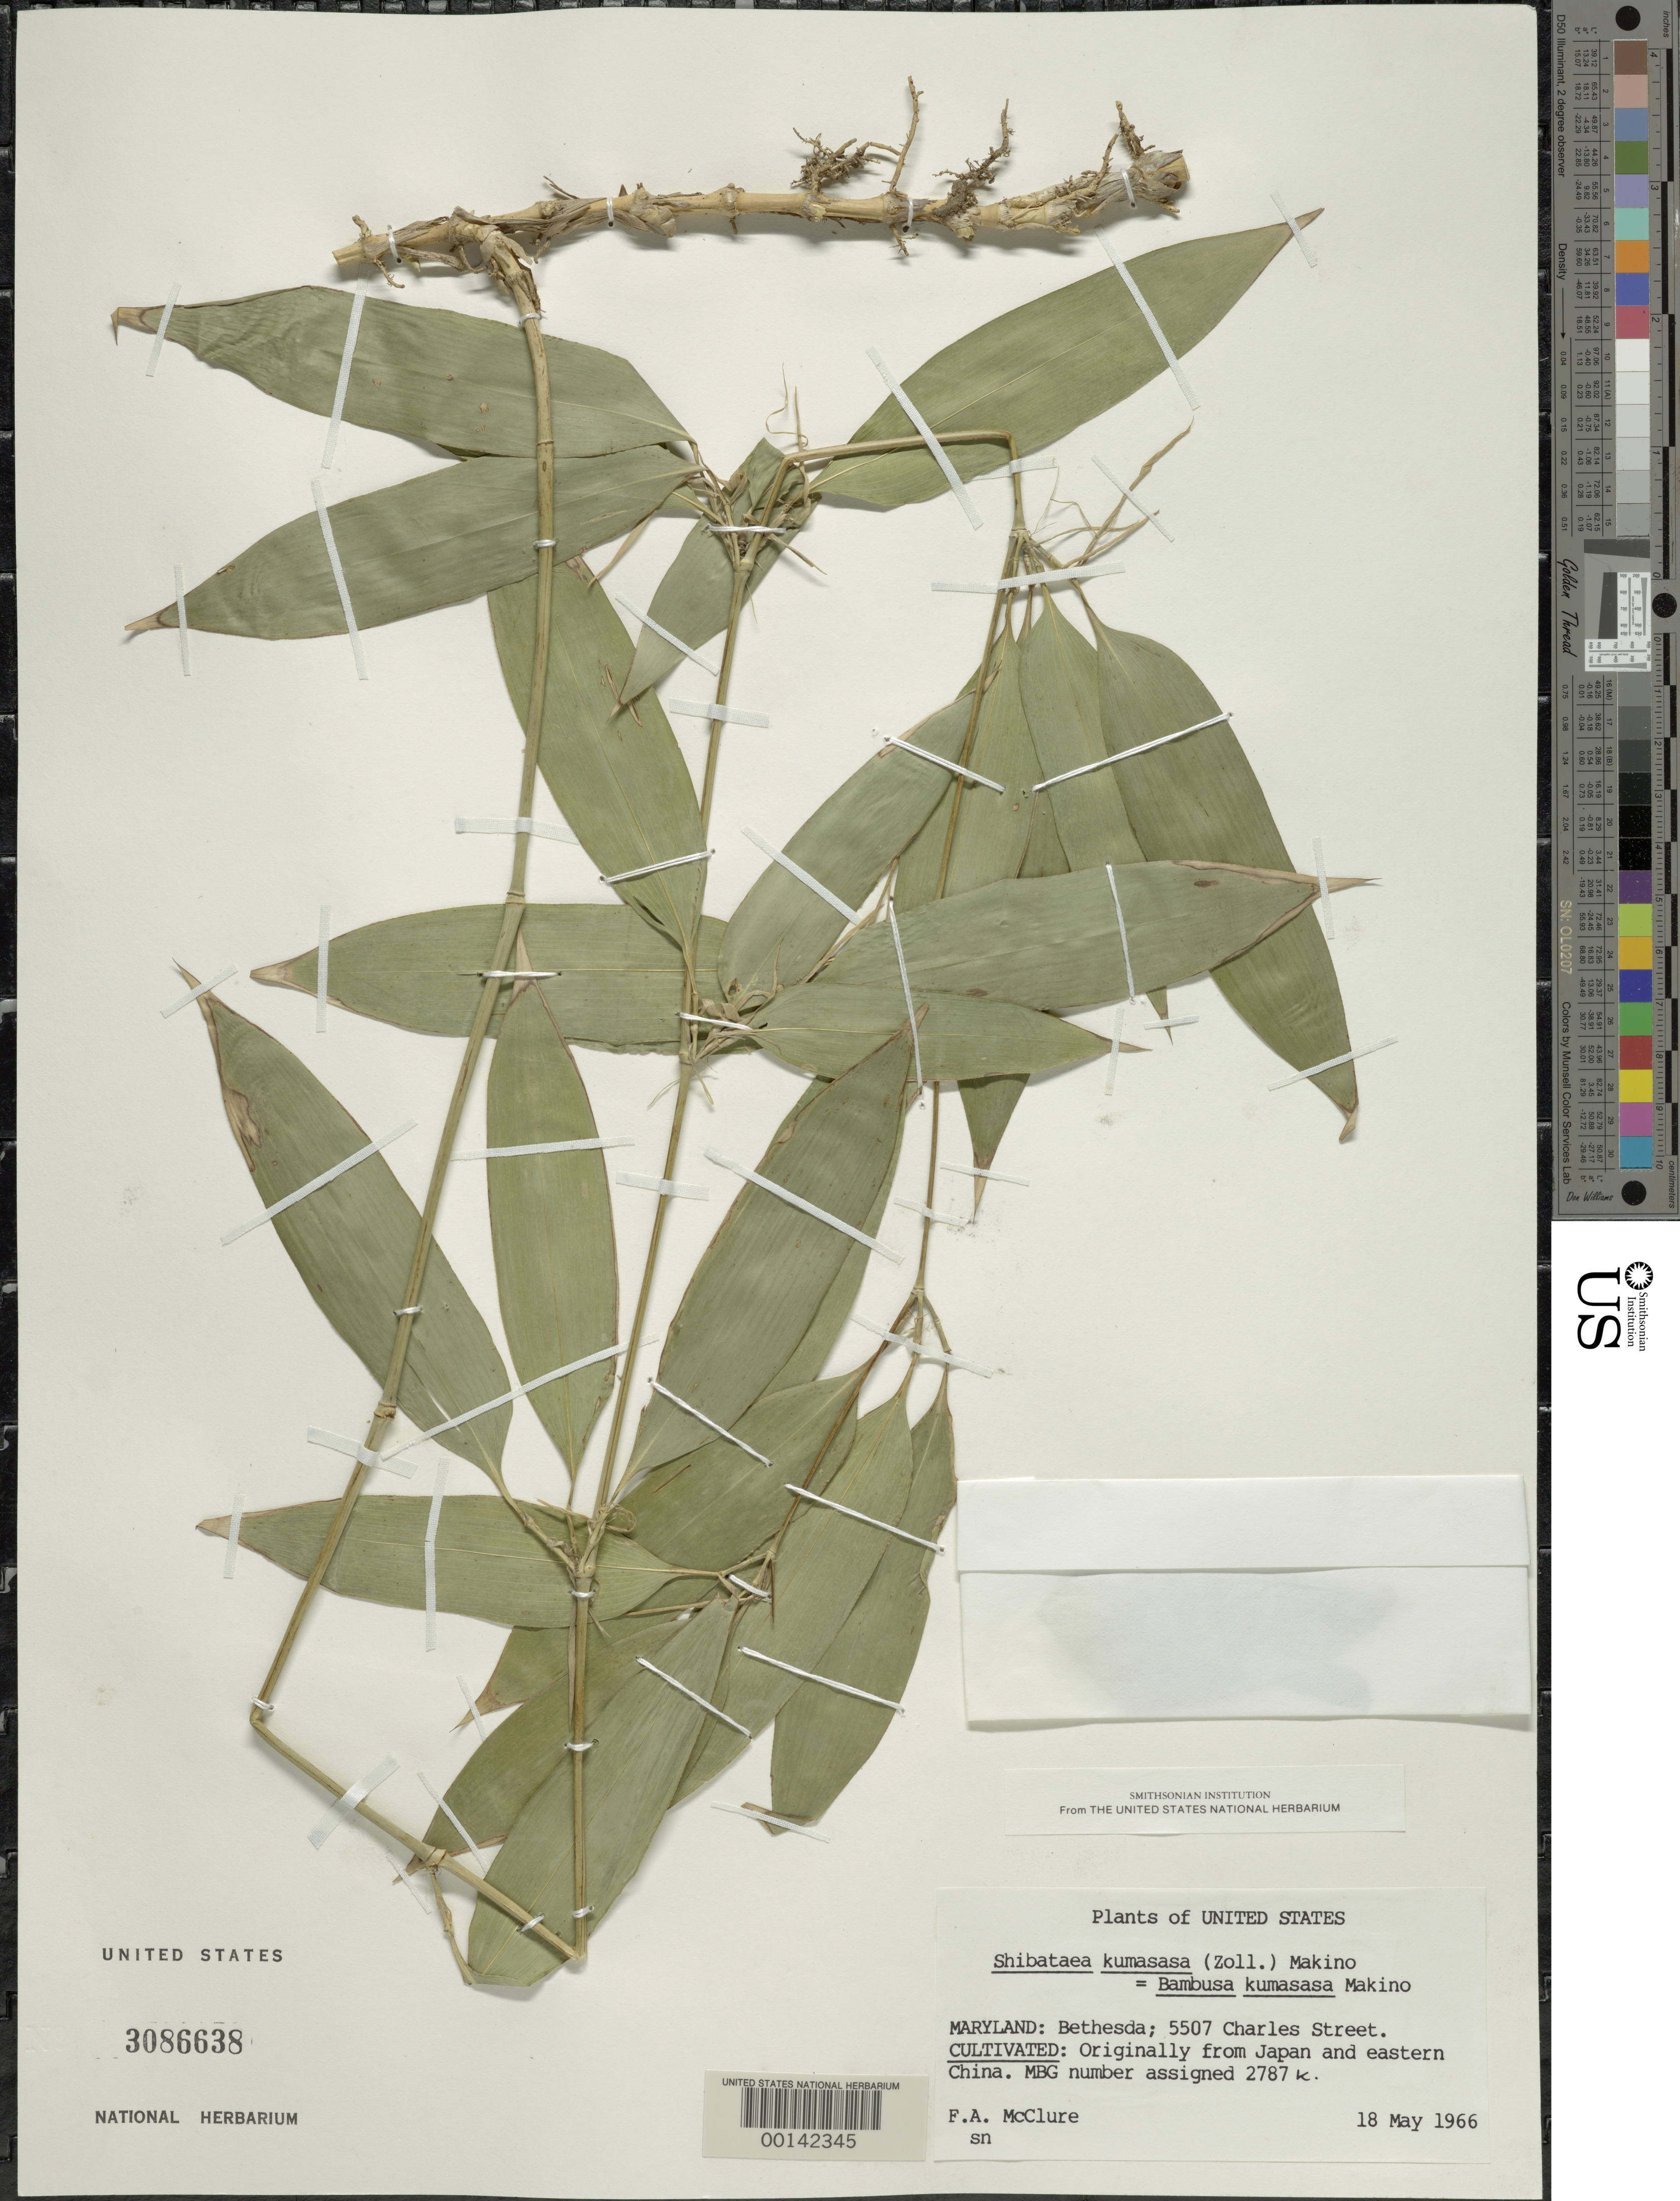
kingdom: Plantae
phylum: Tracheophyta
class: Liliopsida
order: Poales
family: Poaceae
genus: Shibataea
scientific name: Shibataea kumasasa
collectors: F. A. McClure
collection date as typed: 18 May 1966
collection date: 1966-05-18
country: United States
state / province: Maryland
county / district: Montgomery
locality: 5507 Charles Street, Bethesda (McClure's garden)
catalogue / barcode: US 3086638